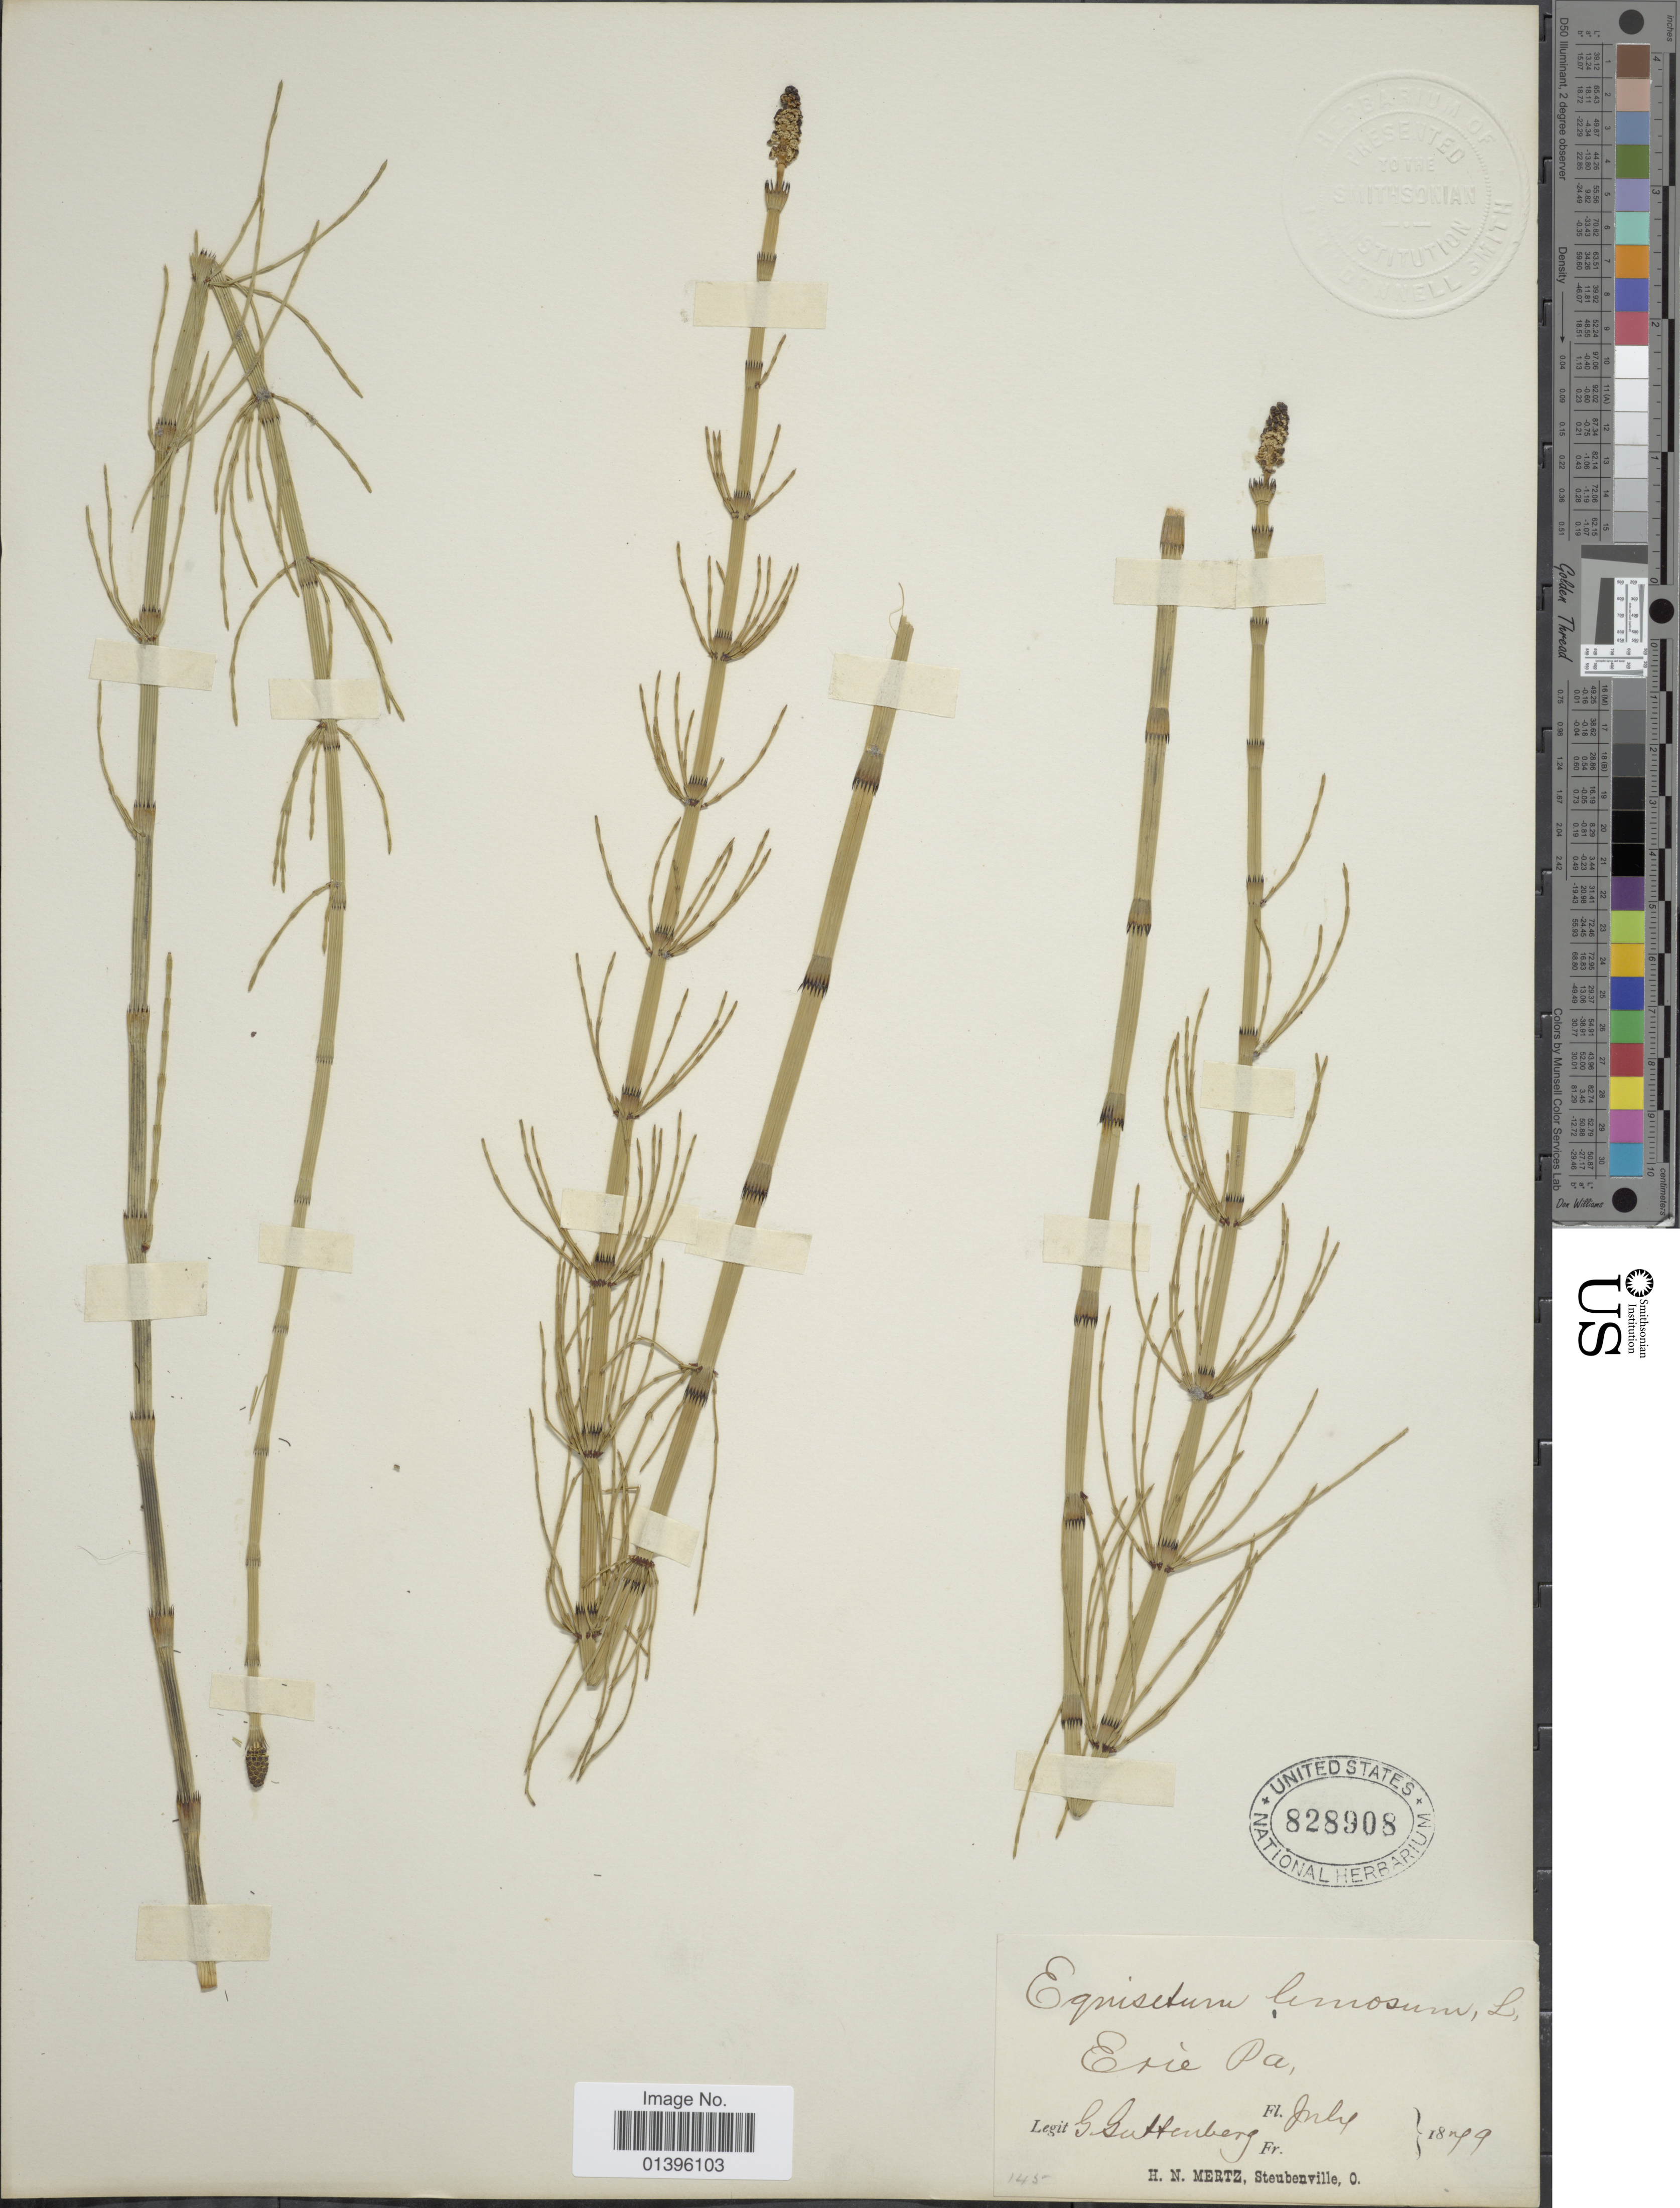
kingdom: Plantae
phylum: Tracheophyta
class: Polypodiopsida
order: Equisetales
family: Equisetaceae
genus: Equisetum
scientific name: Equisetum fluviatile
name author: L.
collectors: G. Gutiérrez V.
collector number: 145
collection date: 1899-07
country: United States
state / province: Pennsylvania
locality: Erie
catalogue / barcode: US 828908